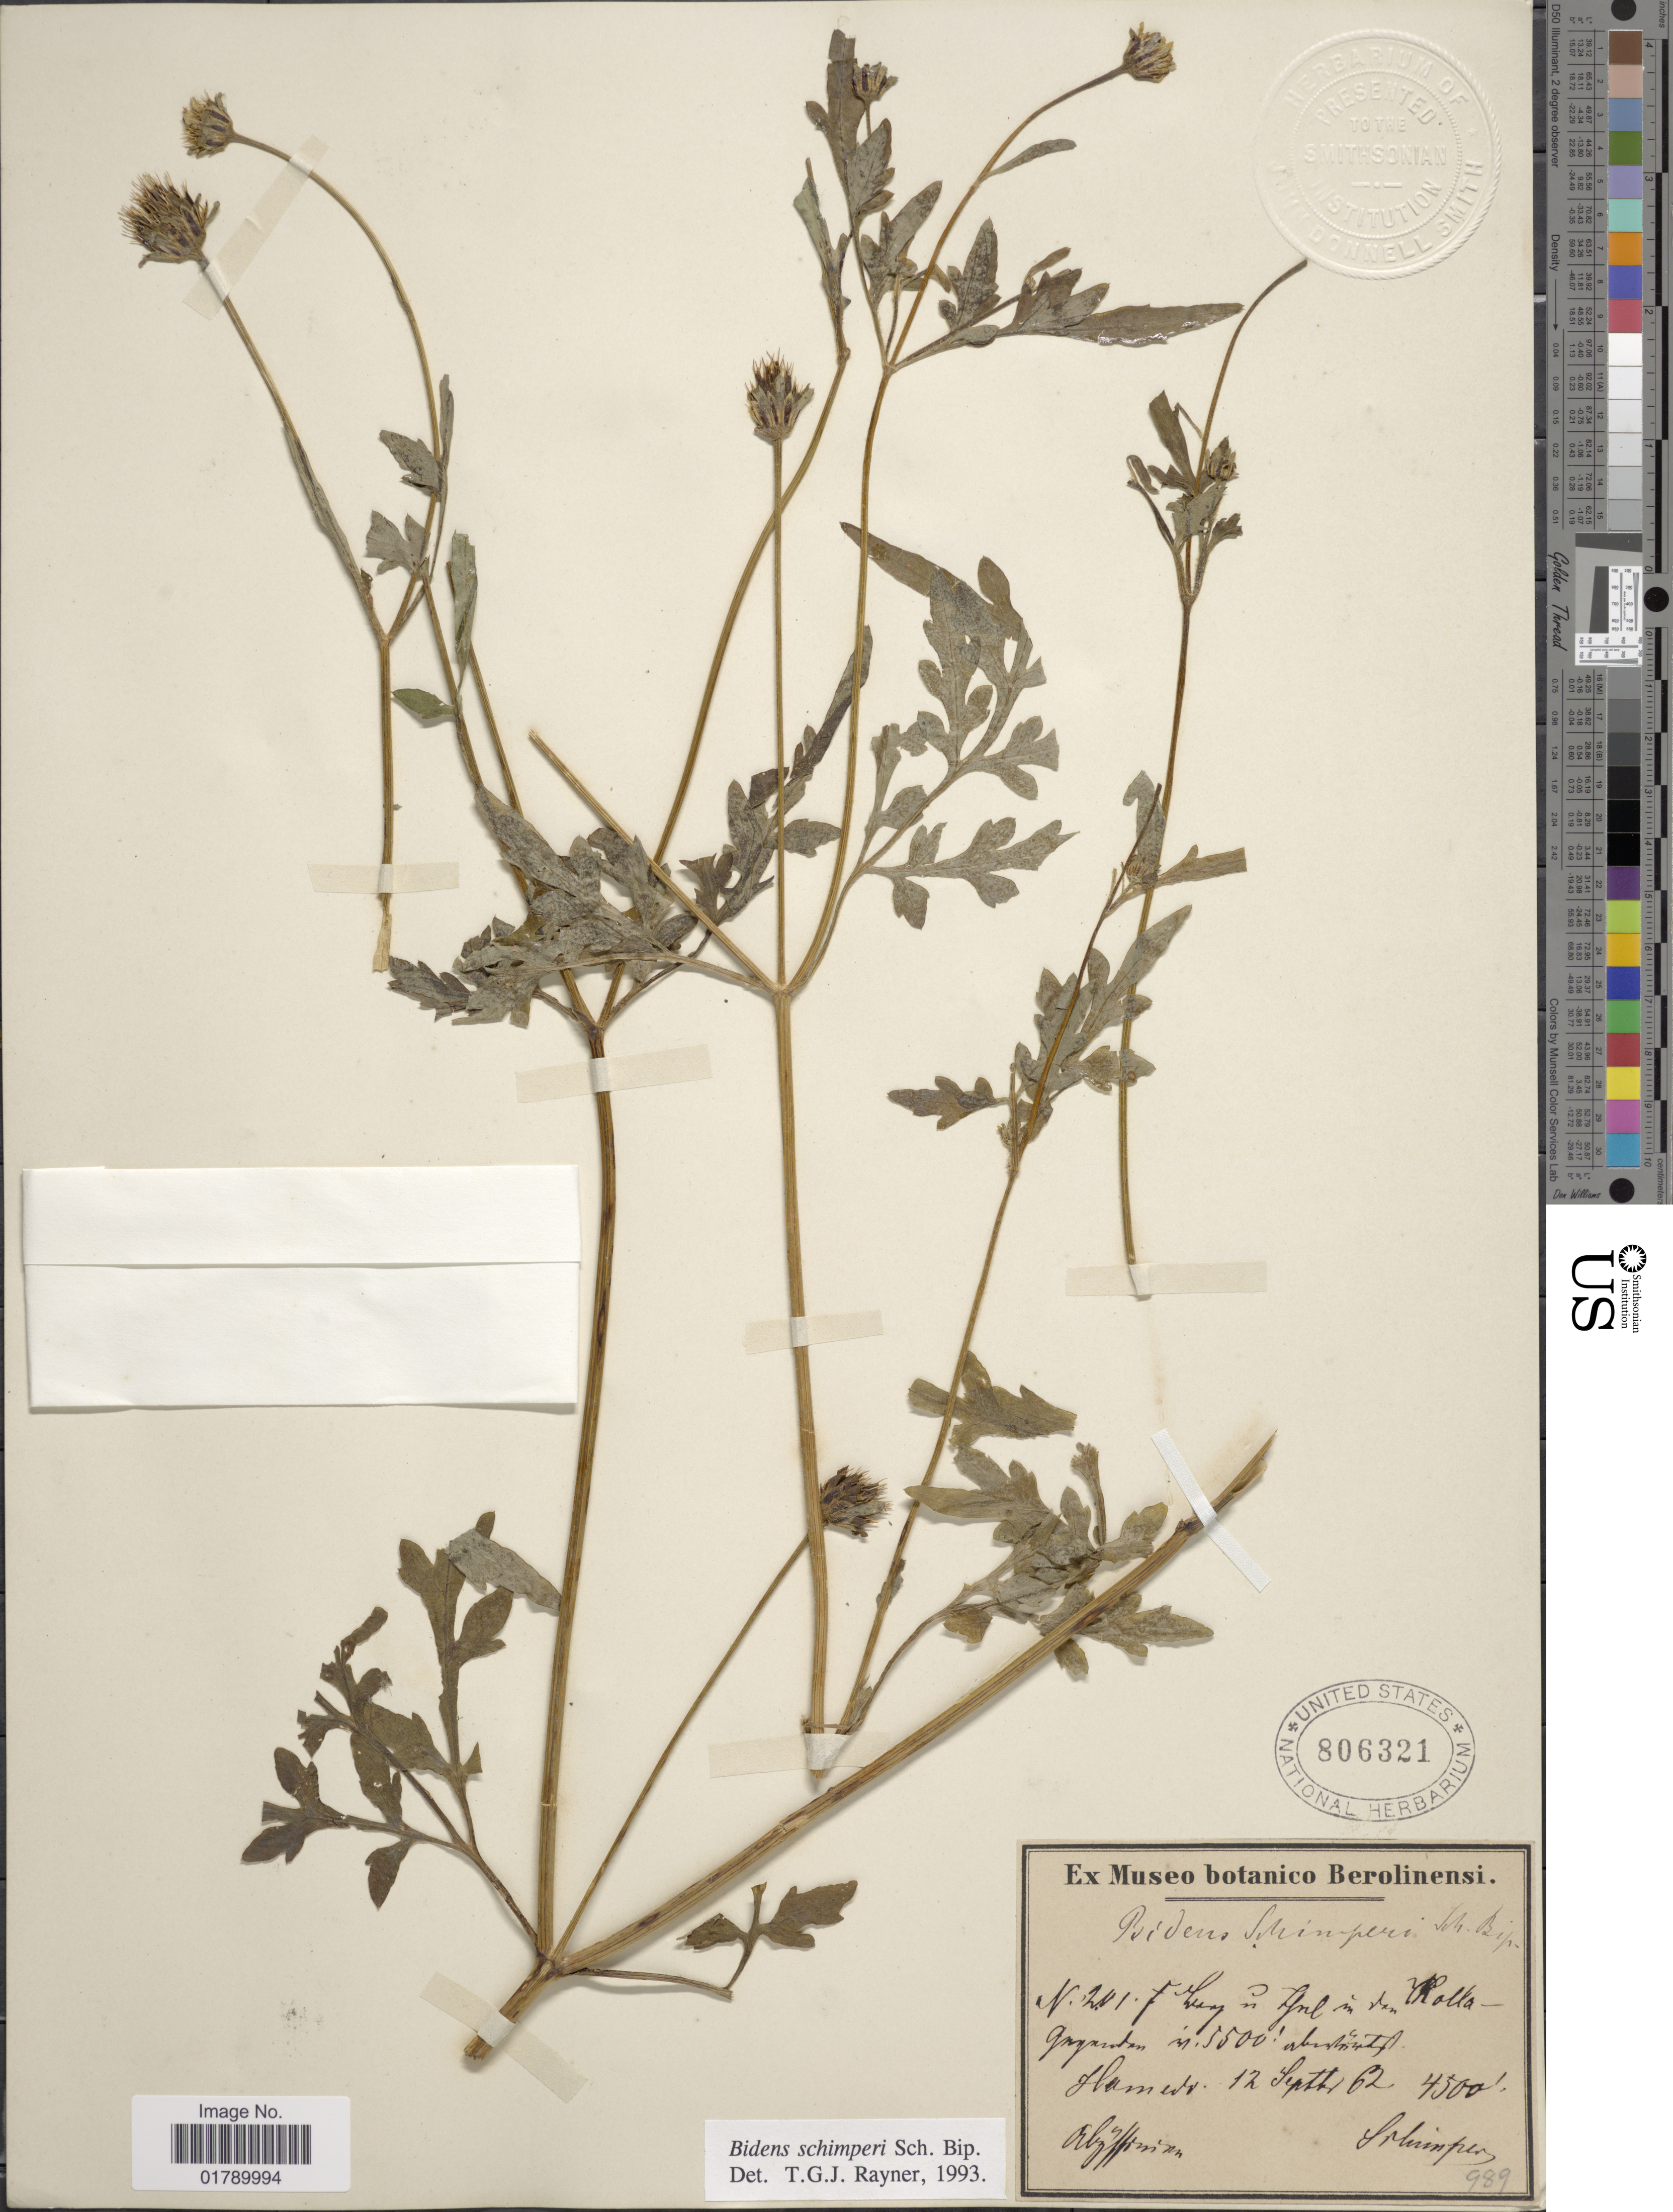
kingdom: Plantae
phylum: Tracheophyta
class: Magnoliopsida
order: Asterales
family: Asteraceae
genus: Bidens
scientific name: Bidens schimperi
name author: Sch. Bip. ex Walpers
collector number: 201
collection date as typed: Transcribed d/m/y: 12/9/62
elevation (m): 1372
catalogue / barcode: US 806321